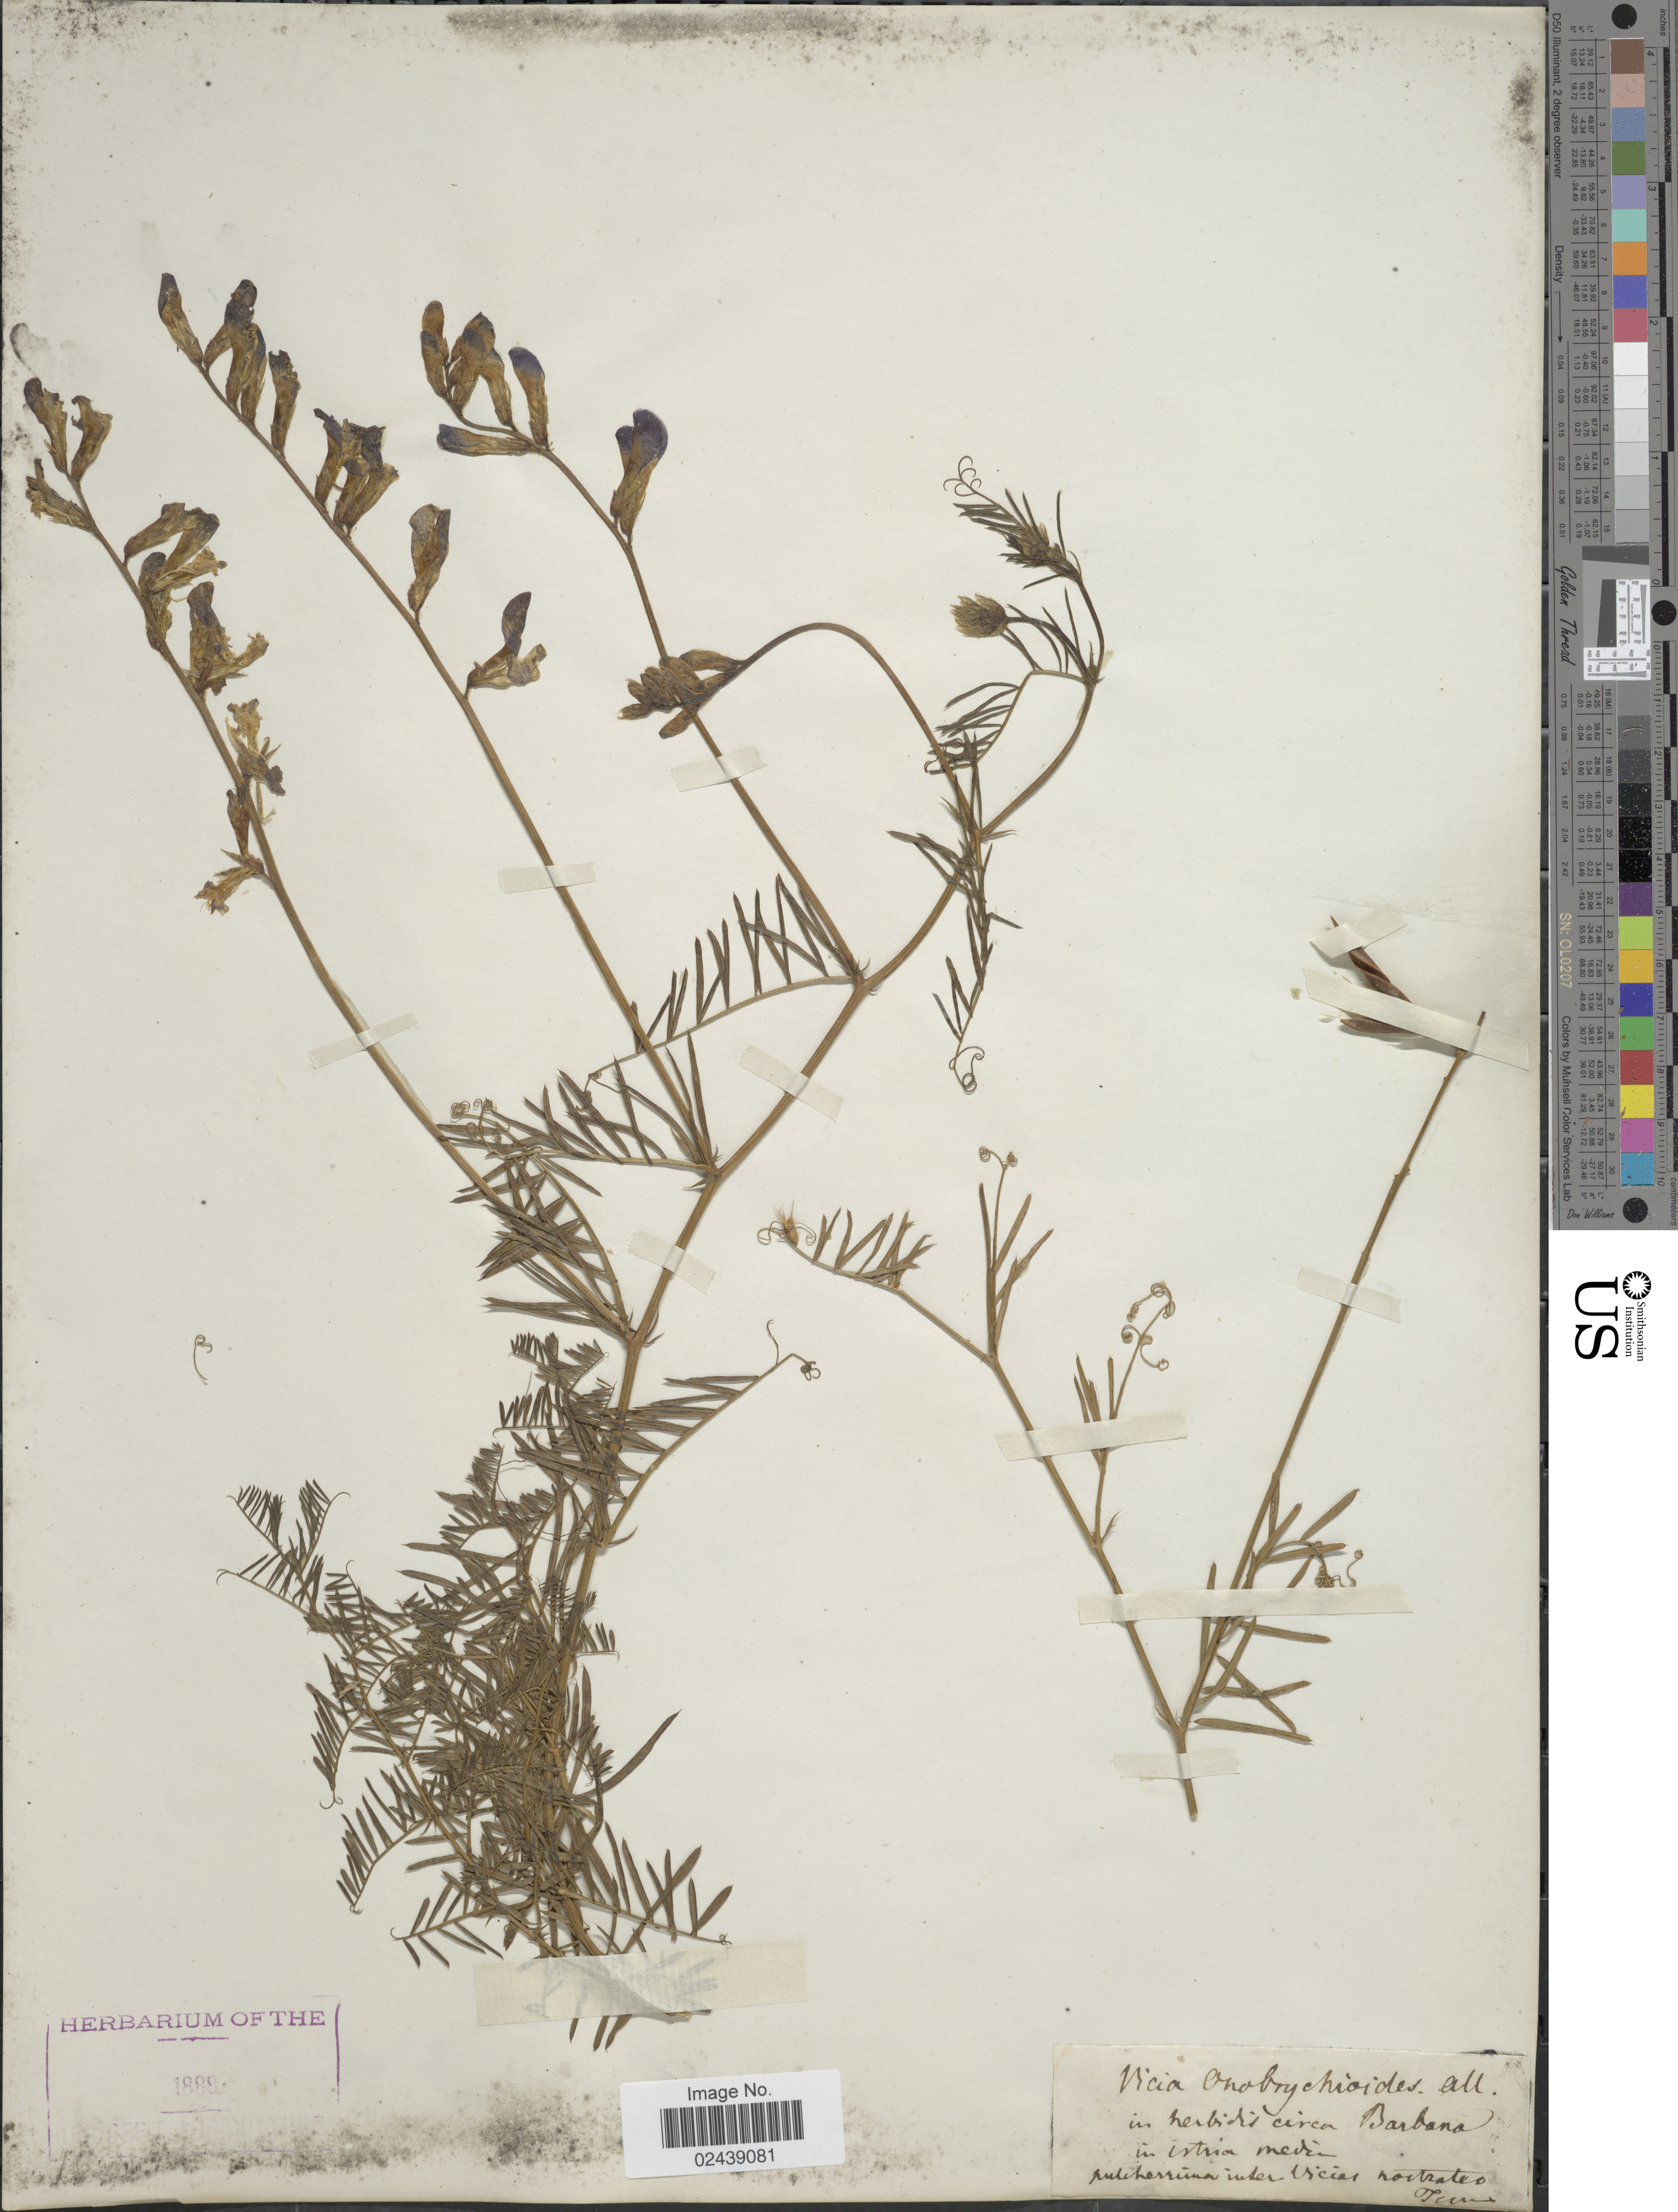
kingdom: Plantae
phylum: Tracheophyta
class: Magnoliopsida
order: Fabales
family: Fabaceae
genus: Vicia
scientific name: Vicia onobrychioides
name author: L.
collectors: -. Tonini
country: Italy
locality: In herbidis circa Barbana in istria media